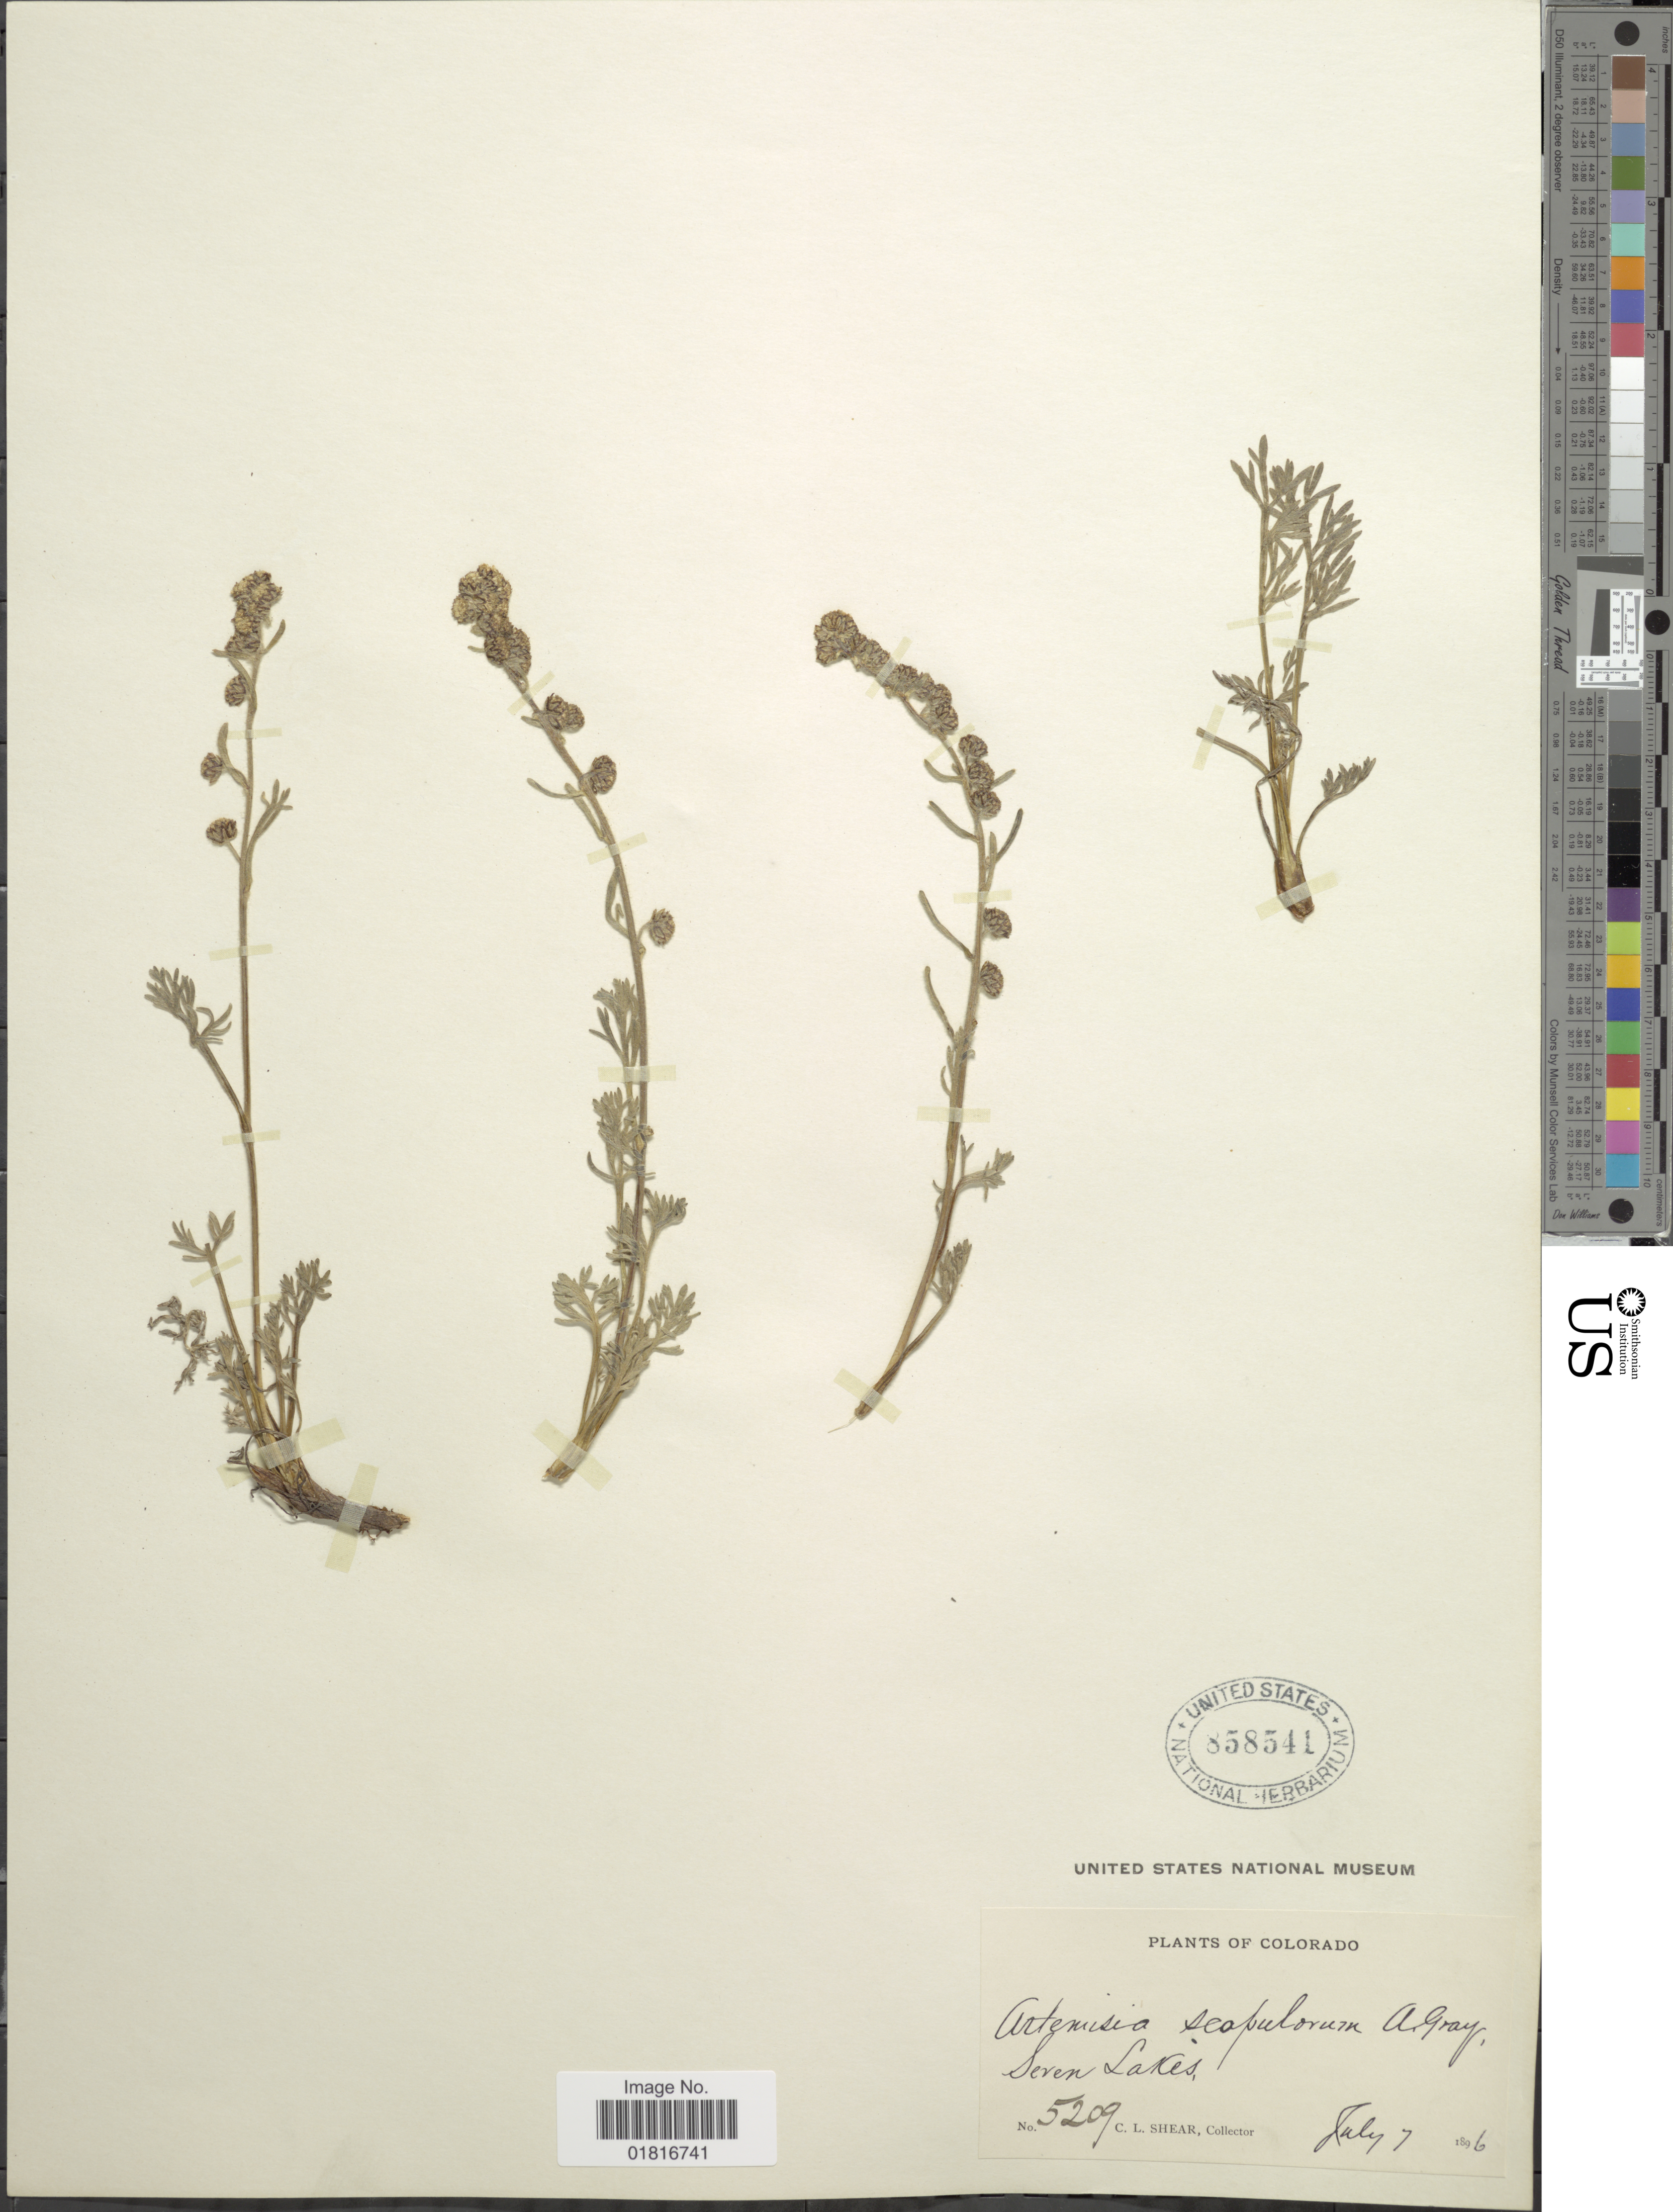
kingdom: Plantae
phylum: Tracheophyta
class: Magnoliopsida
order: Asterales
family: Asteraceae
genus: Artemisia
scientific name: Artemisia scopulorum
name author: A. Gray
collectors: C. L. Shear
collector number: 5209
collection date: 1896-09-07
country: United States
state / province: Colorado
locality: Seven Lakes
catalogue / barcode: US 858541